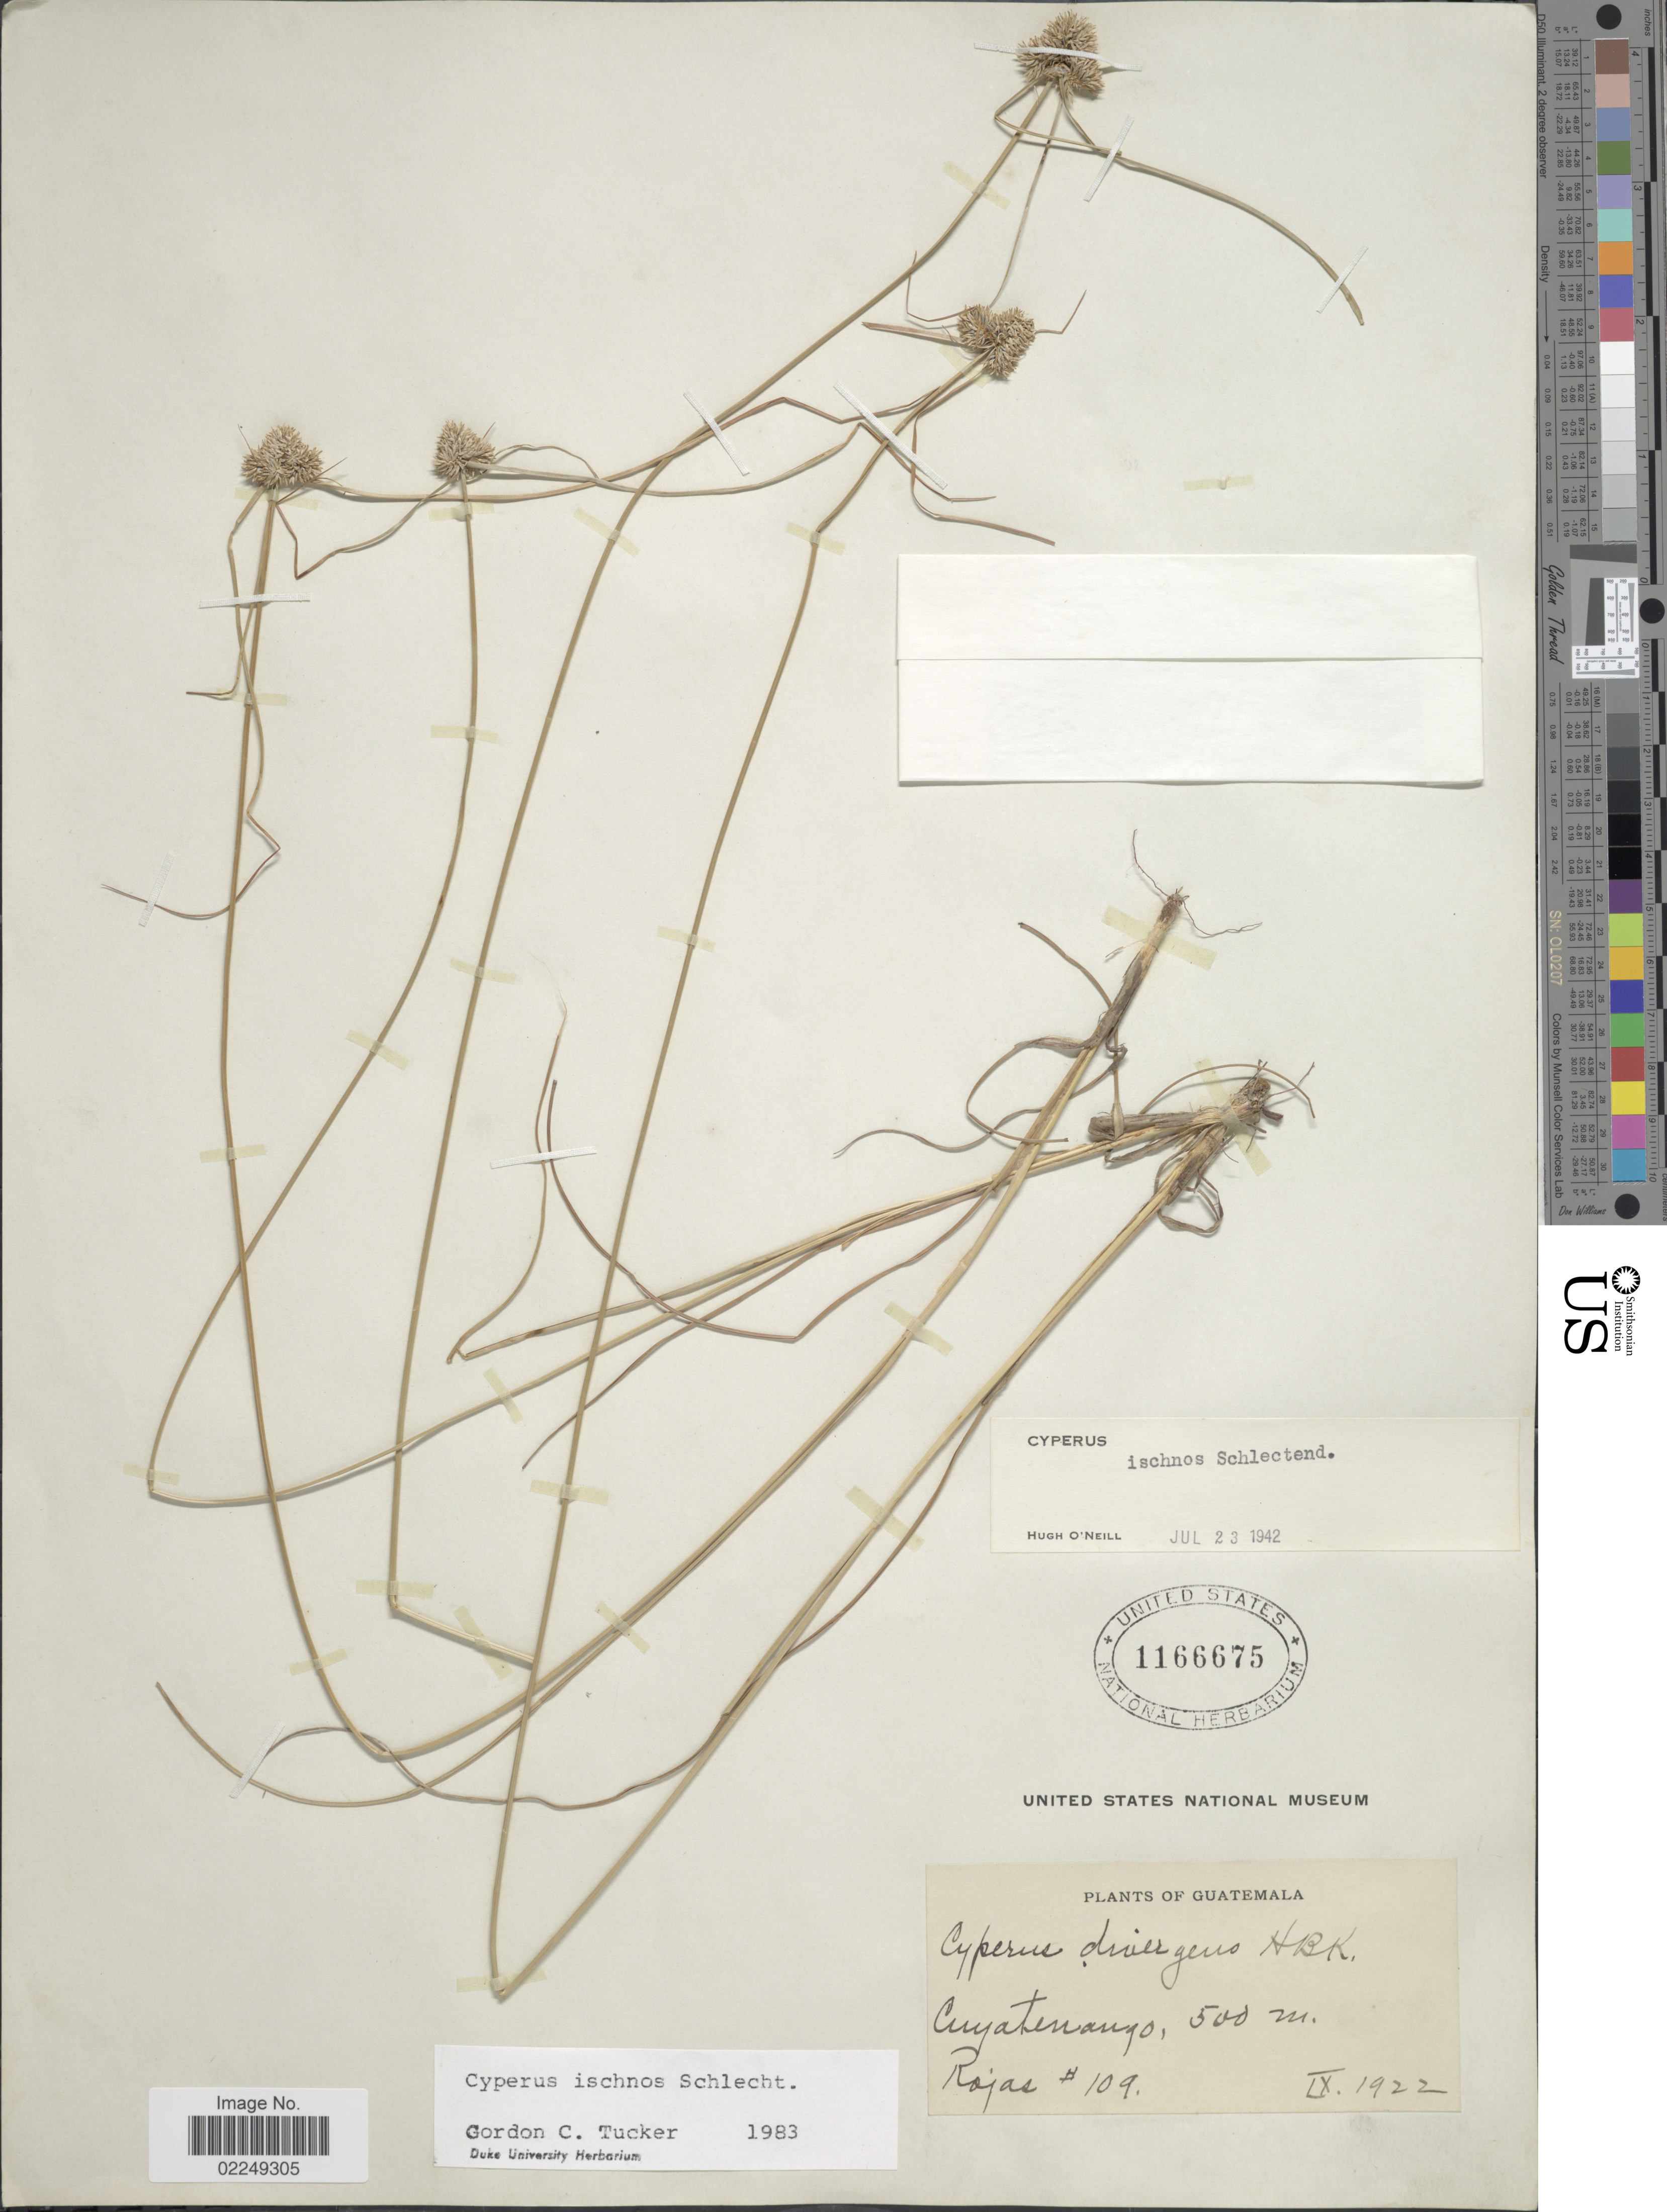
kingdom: Plantae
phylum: Tracheophyta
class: Liliopsida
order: Poales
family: Cyperaceae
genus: Cyperus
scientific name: Cyperus ischnos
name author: Schltdl.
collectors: Rojas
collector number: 109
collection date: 1922-09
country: Guatemala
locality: Cuyatenango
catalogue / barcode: US 1166675